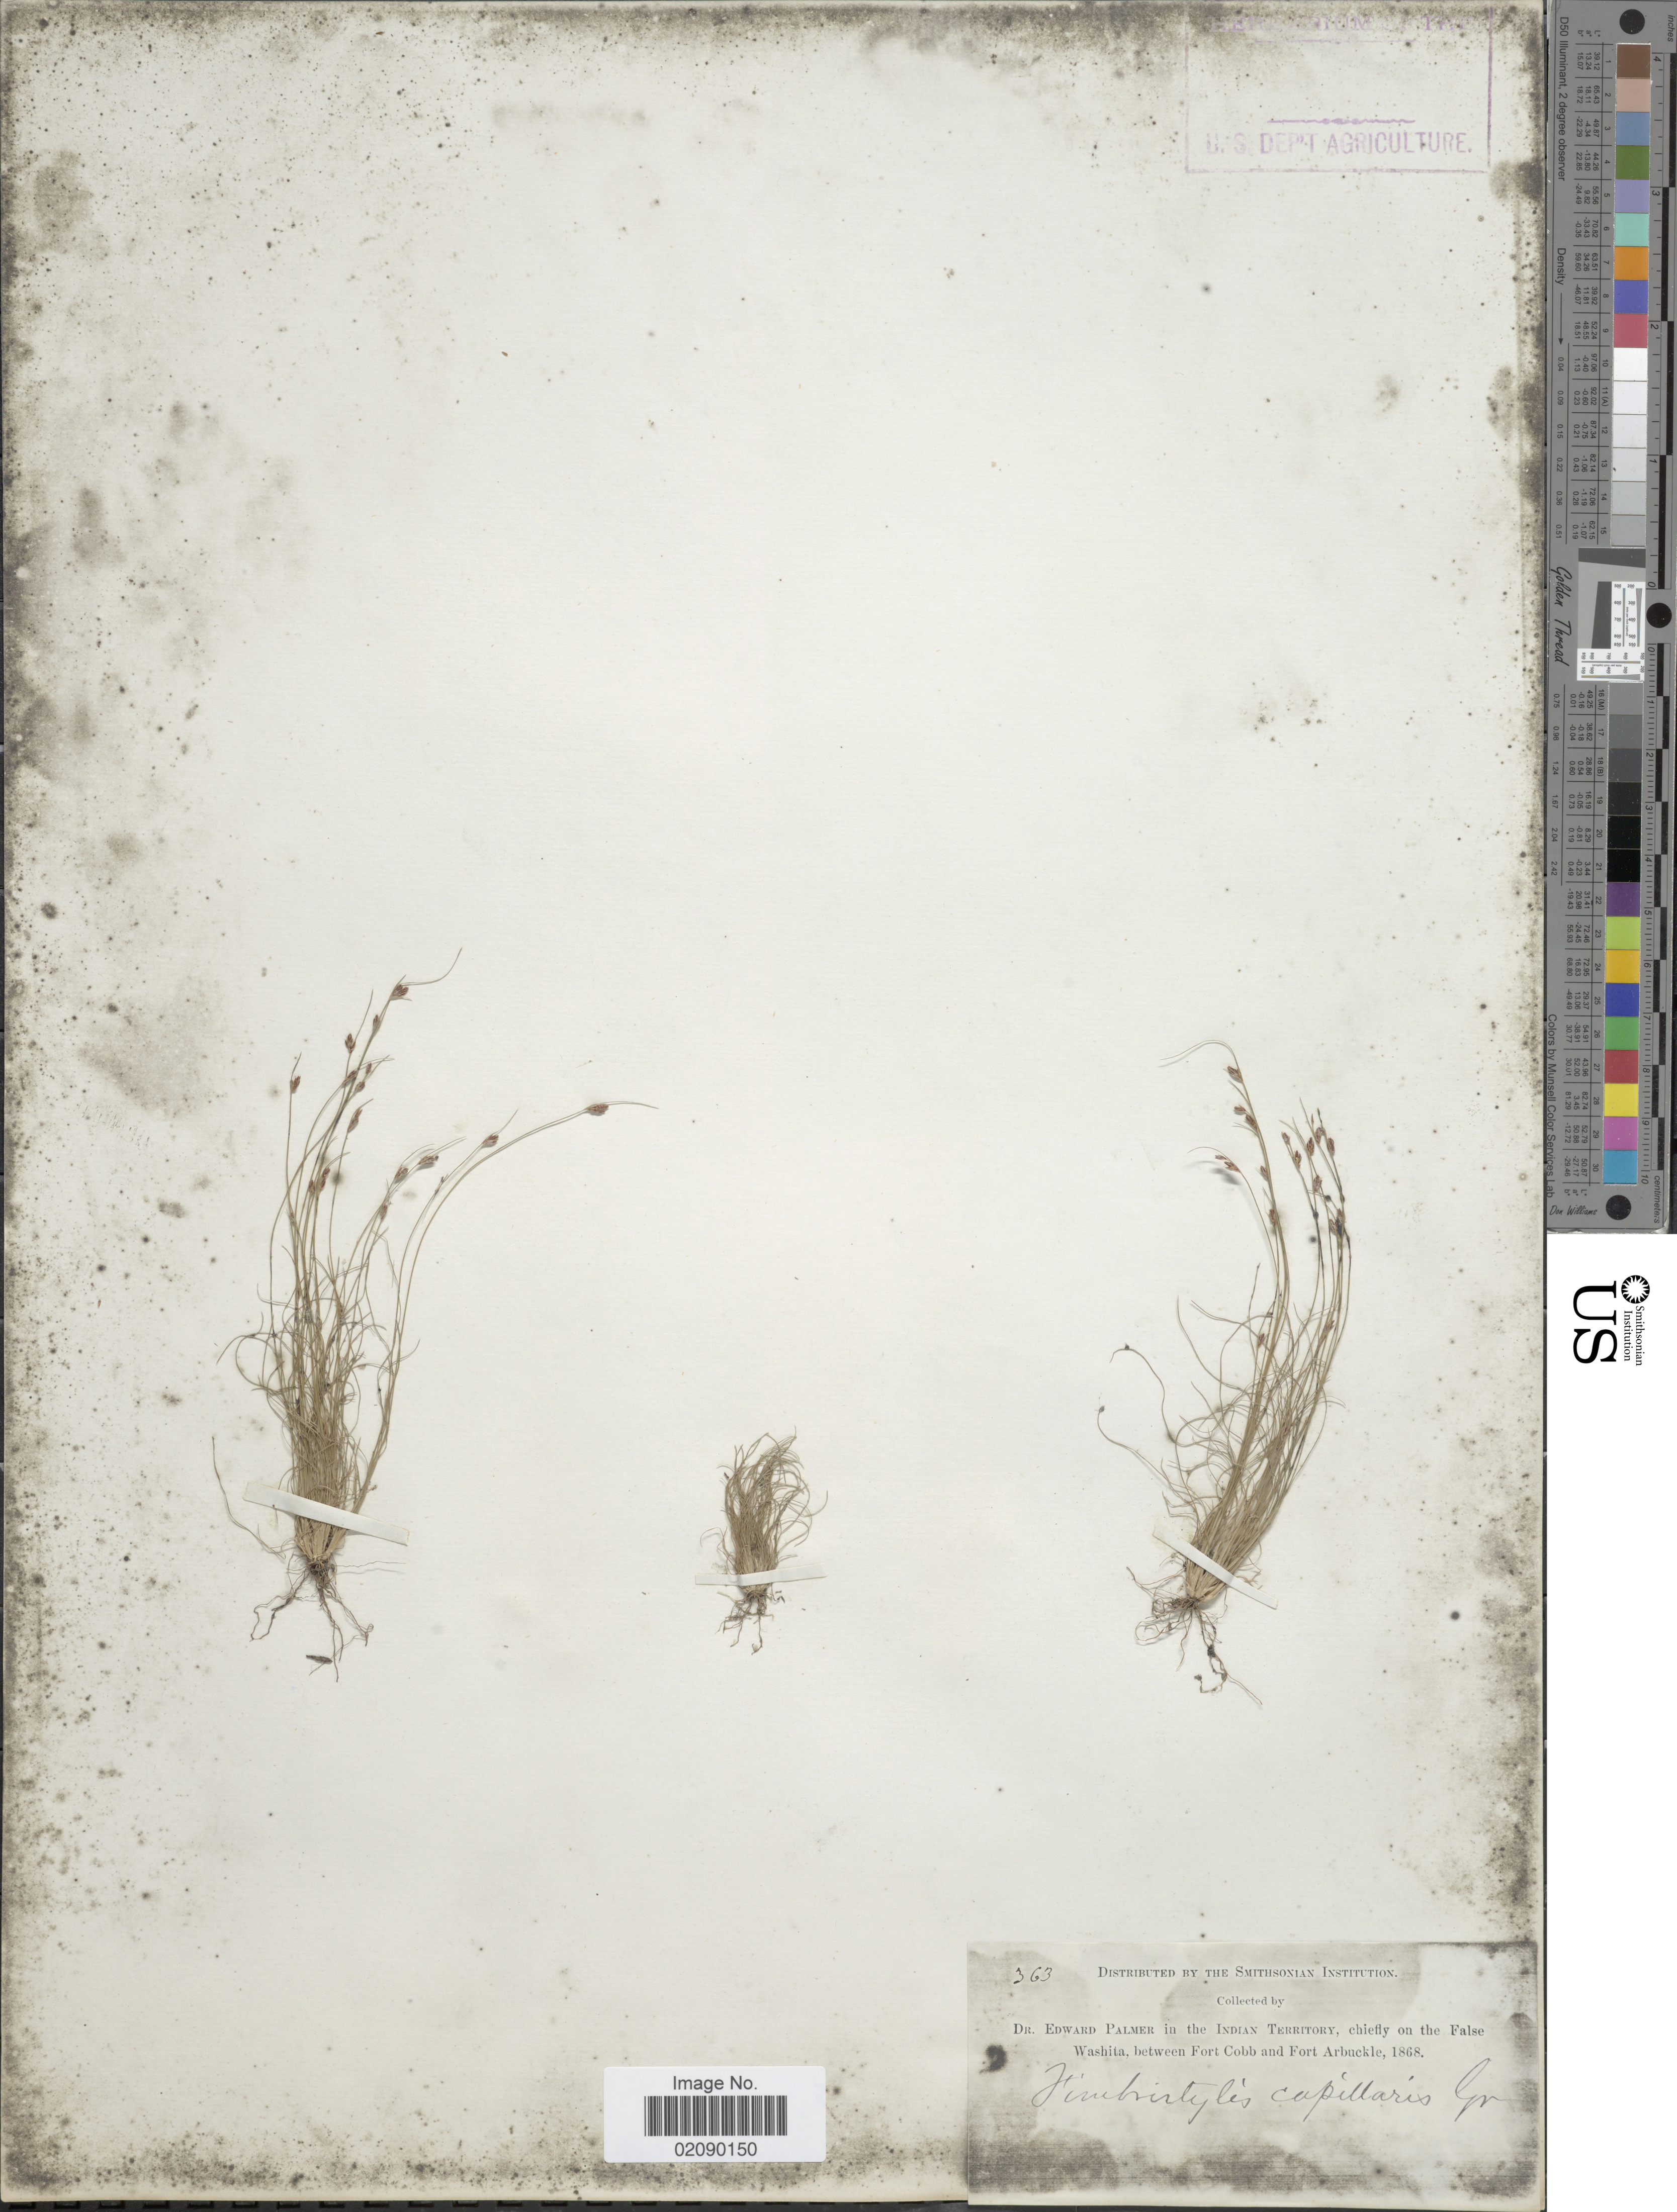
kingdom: Plantae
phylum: Tracheophyta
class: Liliopsida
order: Poales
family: Cyperaceae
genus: Bulbostylis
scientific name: Bulbostylis capillaris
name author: (L.) Kunth ex C.B. Clarke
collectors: E. Palmer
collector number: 363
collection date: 1868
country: United States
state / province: Oklahoma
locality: In the Indian Territory, chiefly on the False Washita, between Fort Cobb and Fort Arbuckle